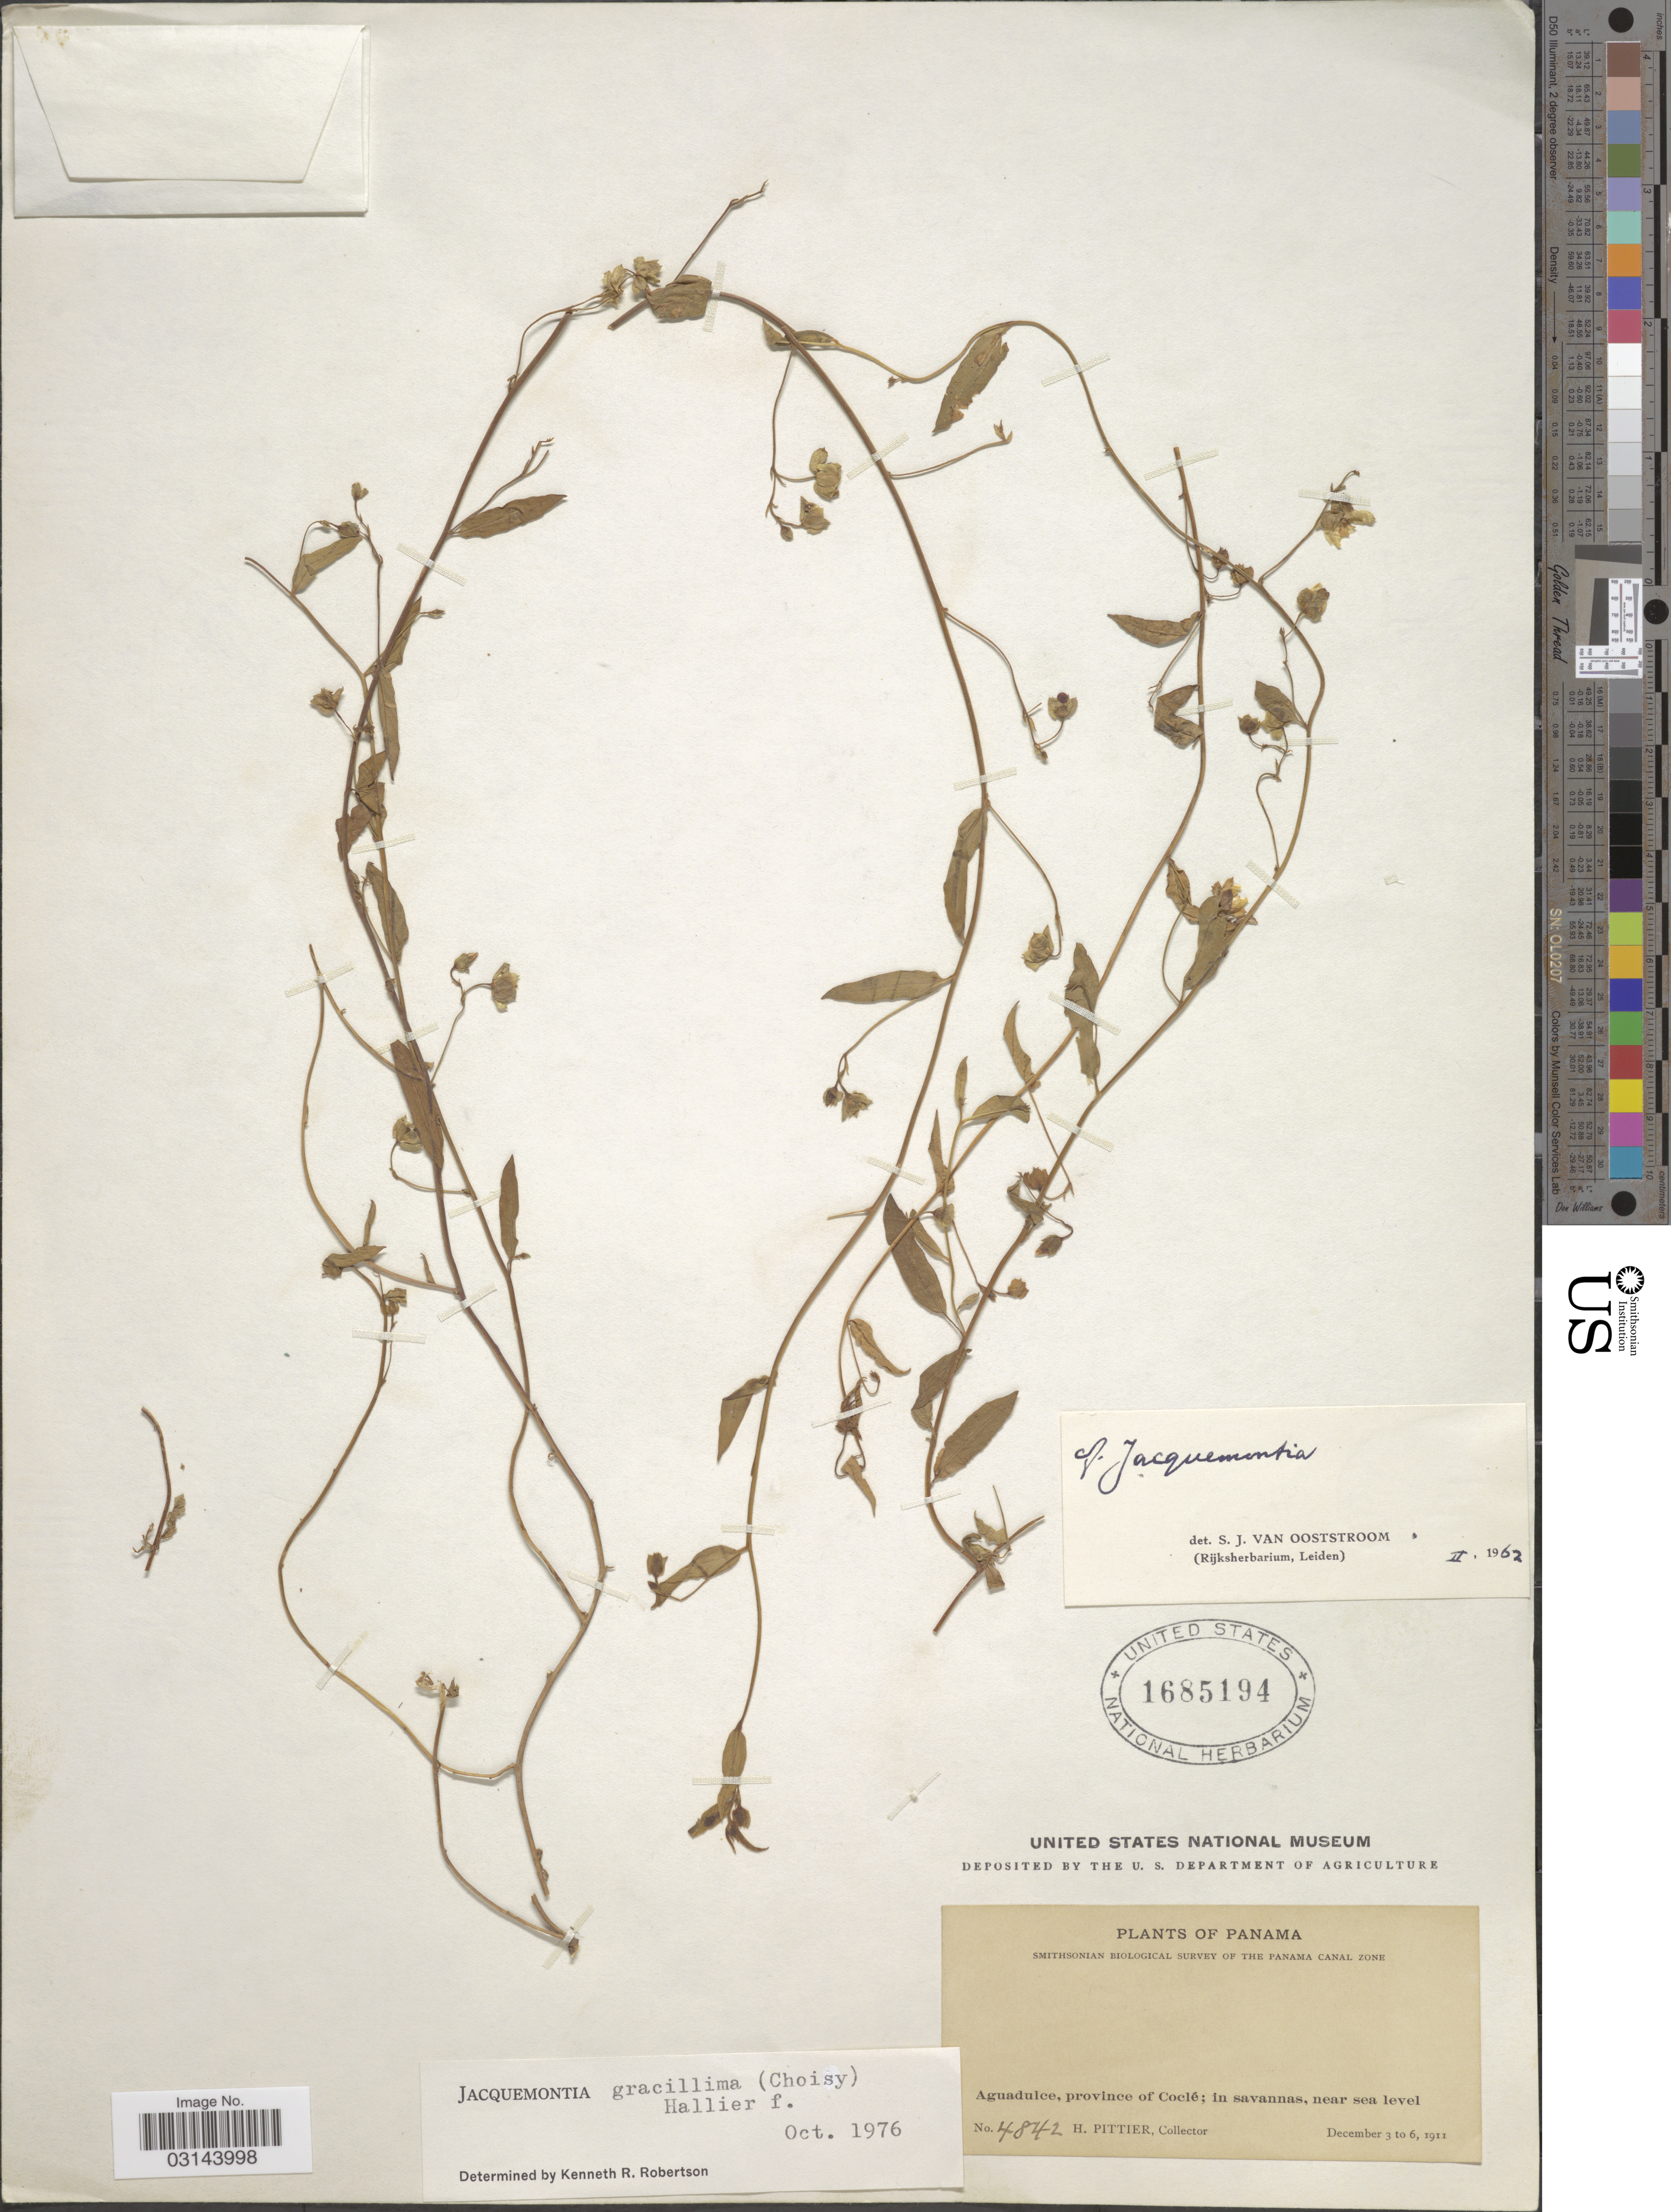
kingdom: Plantae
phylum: Tracheophyta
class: Magnoliopsida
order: Solanales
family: Convolvulaceae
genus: Jacquemontia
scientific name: Jacquemontia gracillima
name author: (Choisy) Hallier f.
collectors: H. F. Pittier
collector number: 4842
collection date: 1911-12-03/1911-12-06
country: Panama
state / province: Coclé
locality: The Panama Canal Zone, Aguadulce, province of Coclé; in savannas.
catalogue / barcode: US 1685194